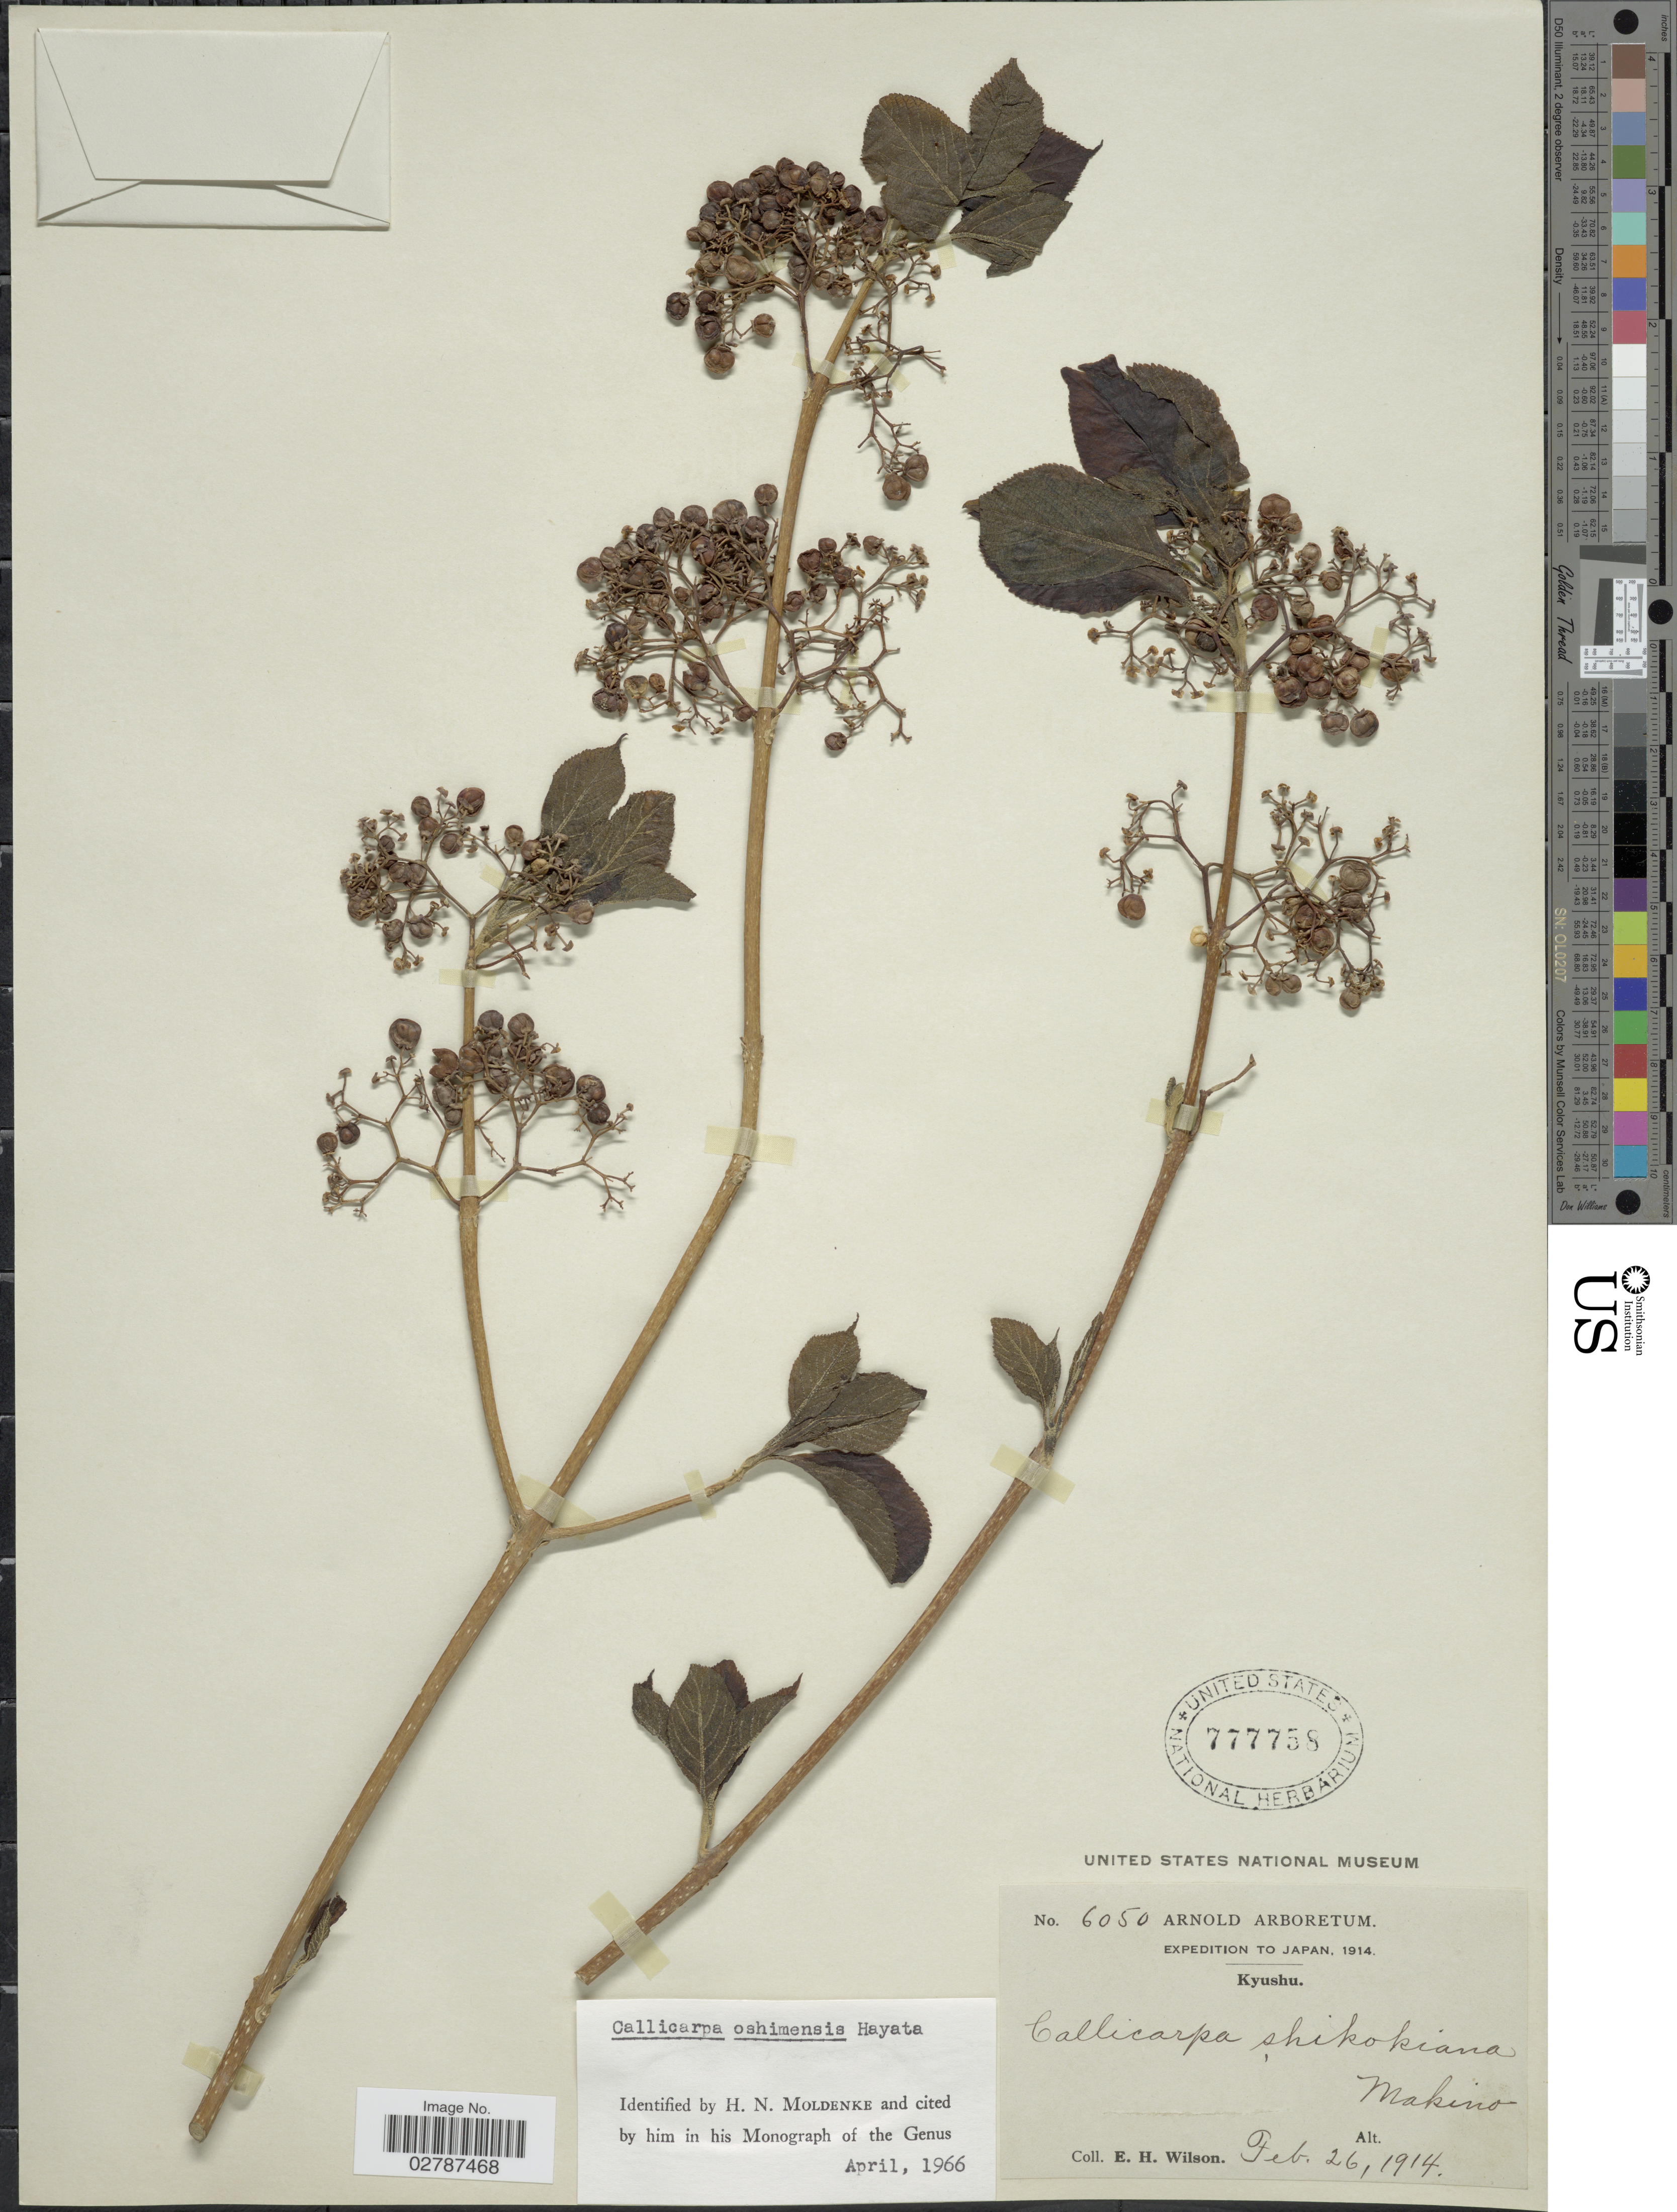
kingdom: Plantae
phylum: Tracheophyta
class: Magnoliopsida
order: Lamiales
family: Lamiaceae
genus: Callicarpa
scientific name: Callicarpa oshimensis var. oshimensis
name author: Hayata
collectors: E. Wilson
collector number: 6050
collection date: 1914-02-26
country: Japan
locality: Kyushu. Makino.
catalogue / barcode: US 777758